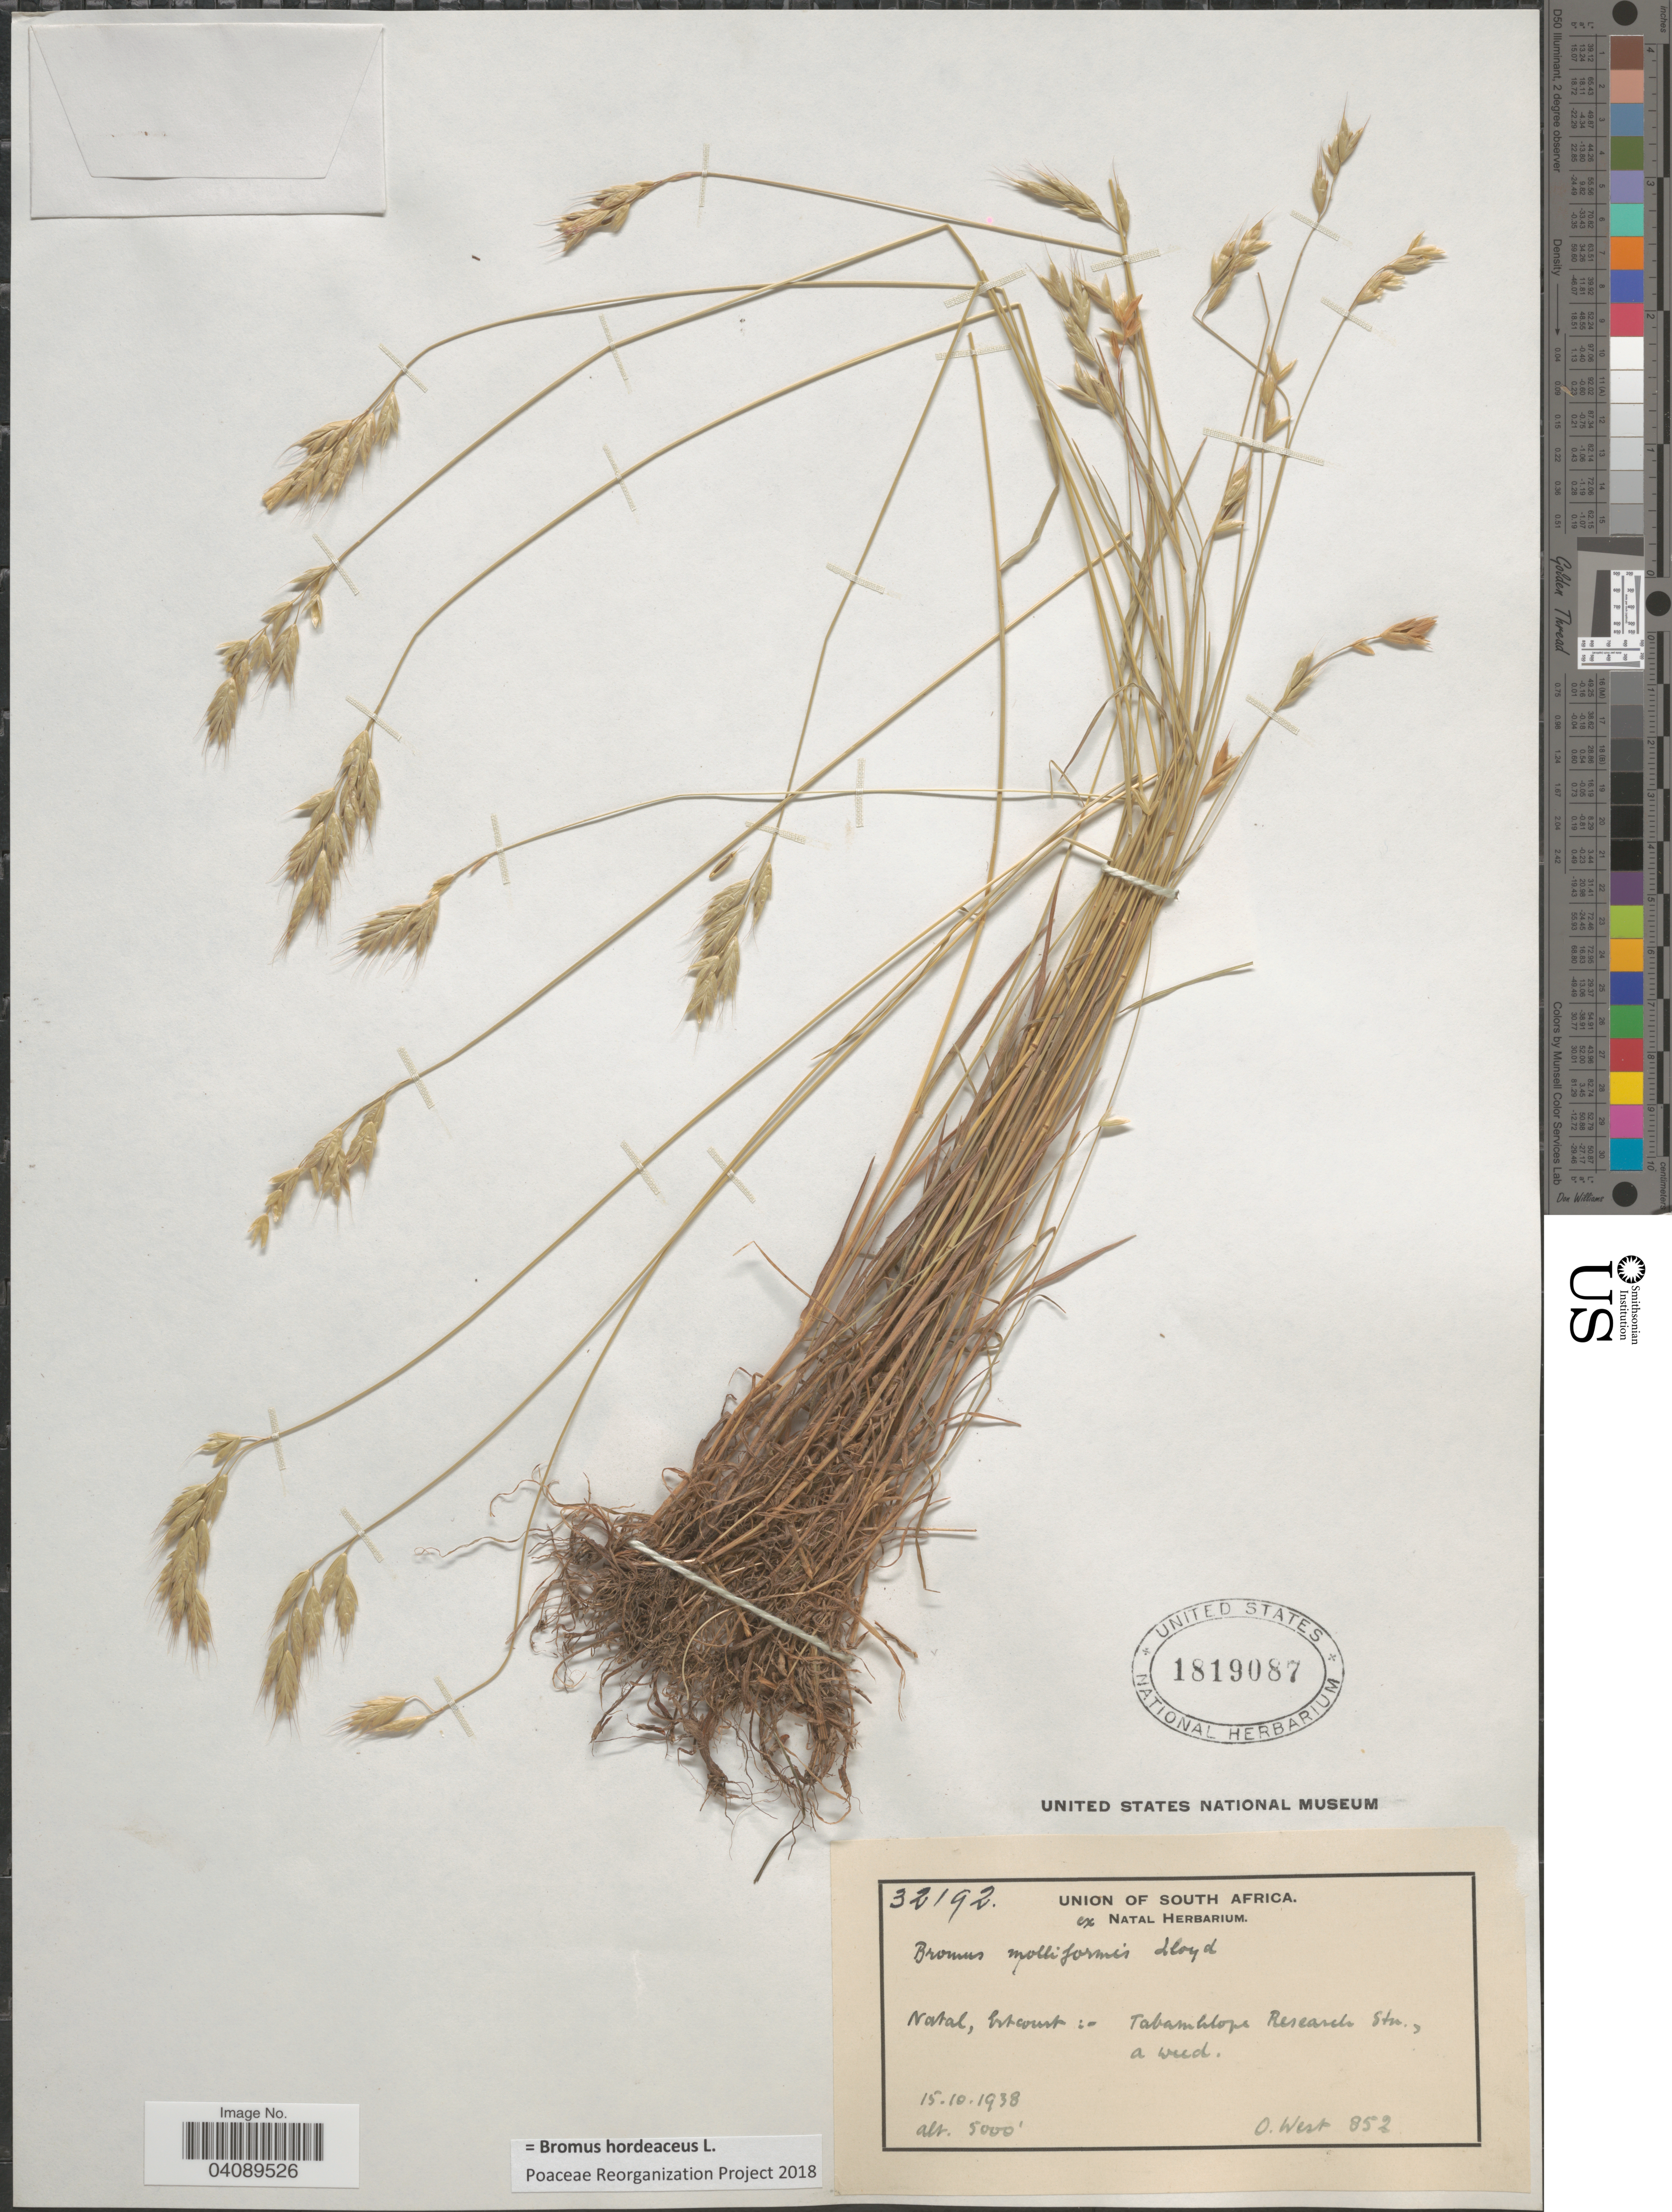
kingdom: Plantae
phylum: Tracheophyta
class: Liliopsida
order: Poales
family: Poaceae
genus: Bromus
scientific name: Bromus hordeaceus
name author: L.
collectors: O. West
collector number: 852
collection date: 1938-10-15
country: South Africa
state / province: KwaZulu-Natal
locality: Natal, Ertcourt [interpreted]: Tabanblope [interpreted] Research Sta.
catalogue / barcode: US 1819087